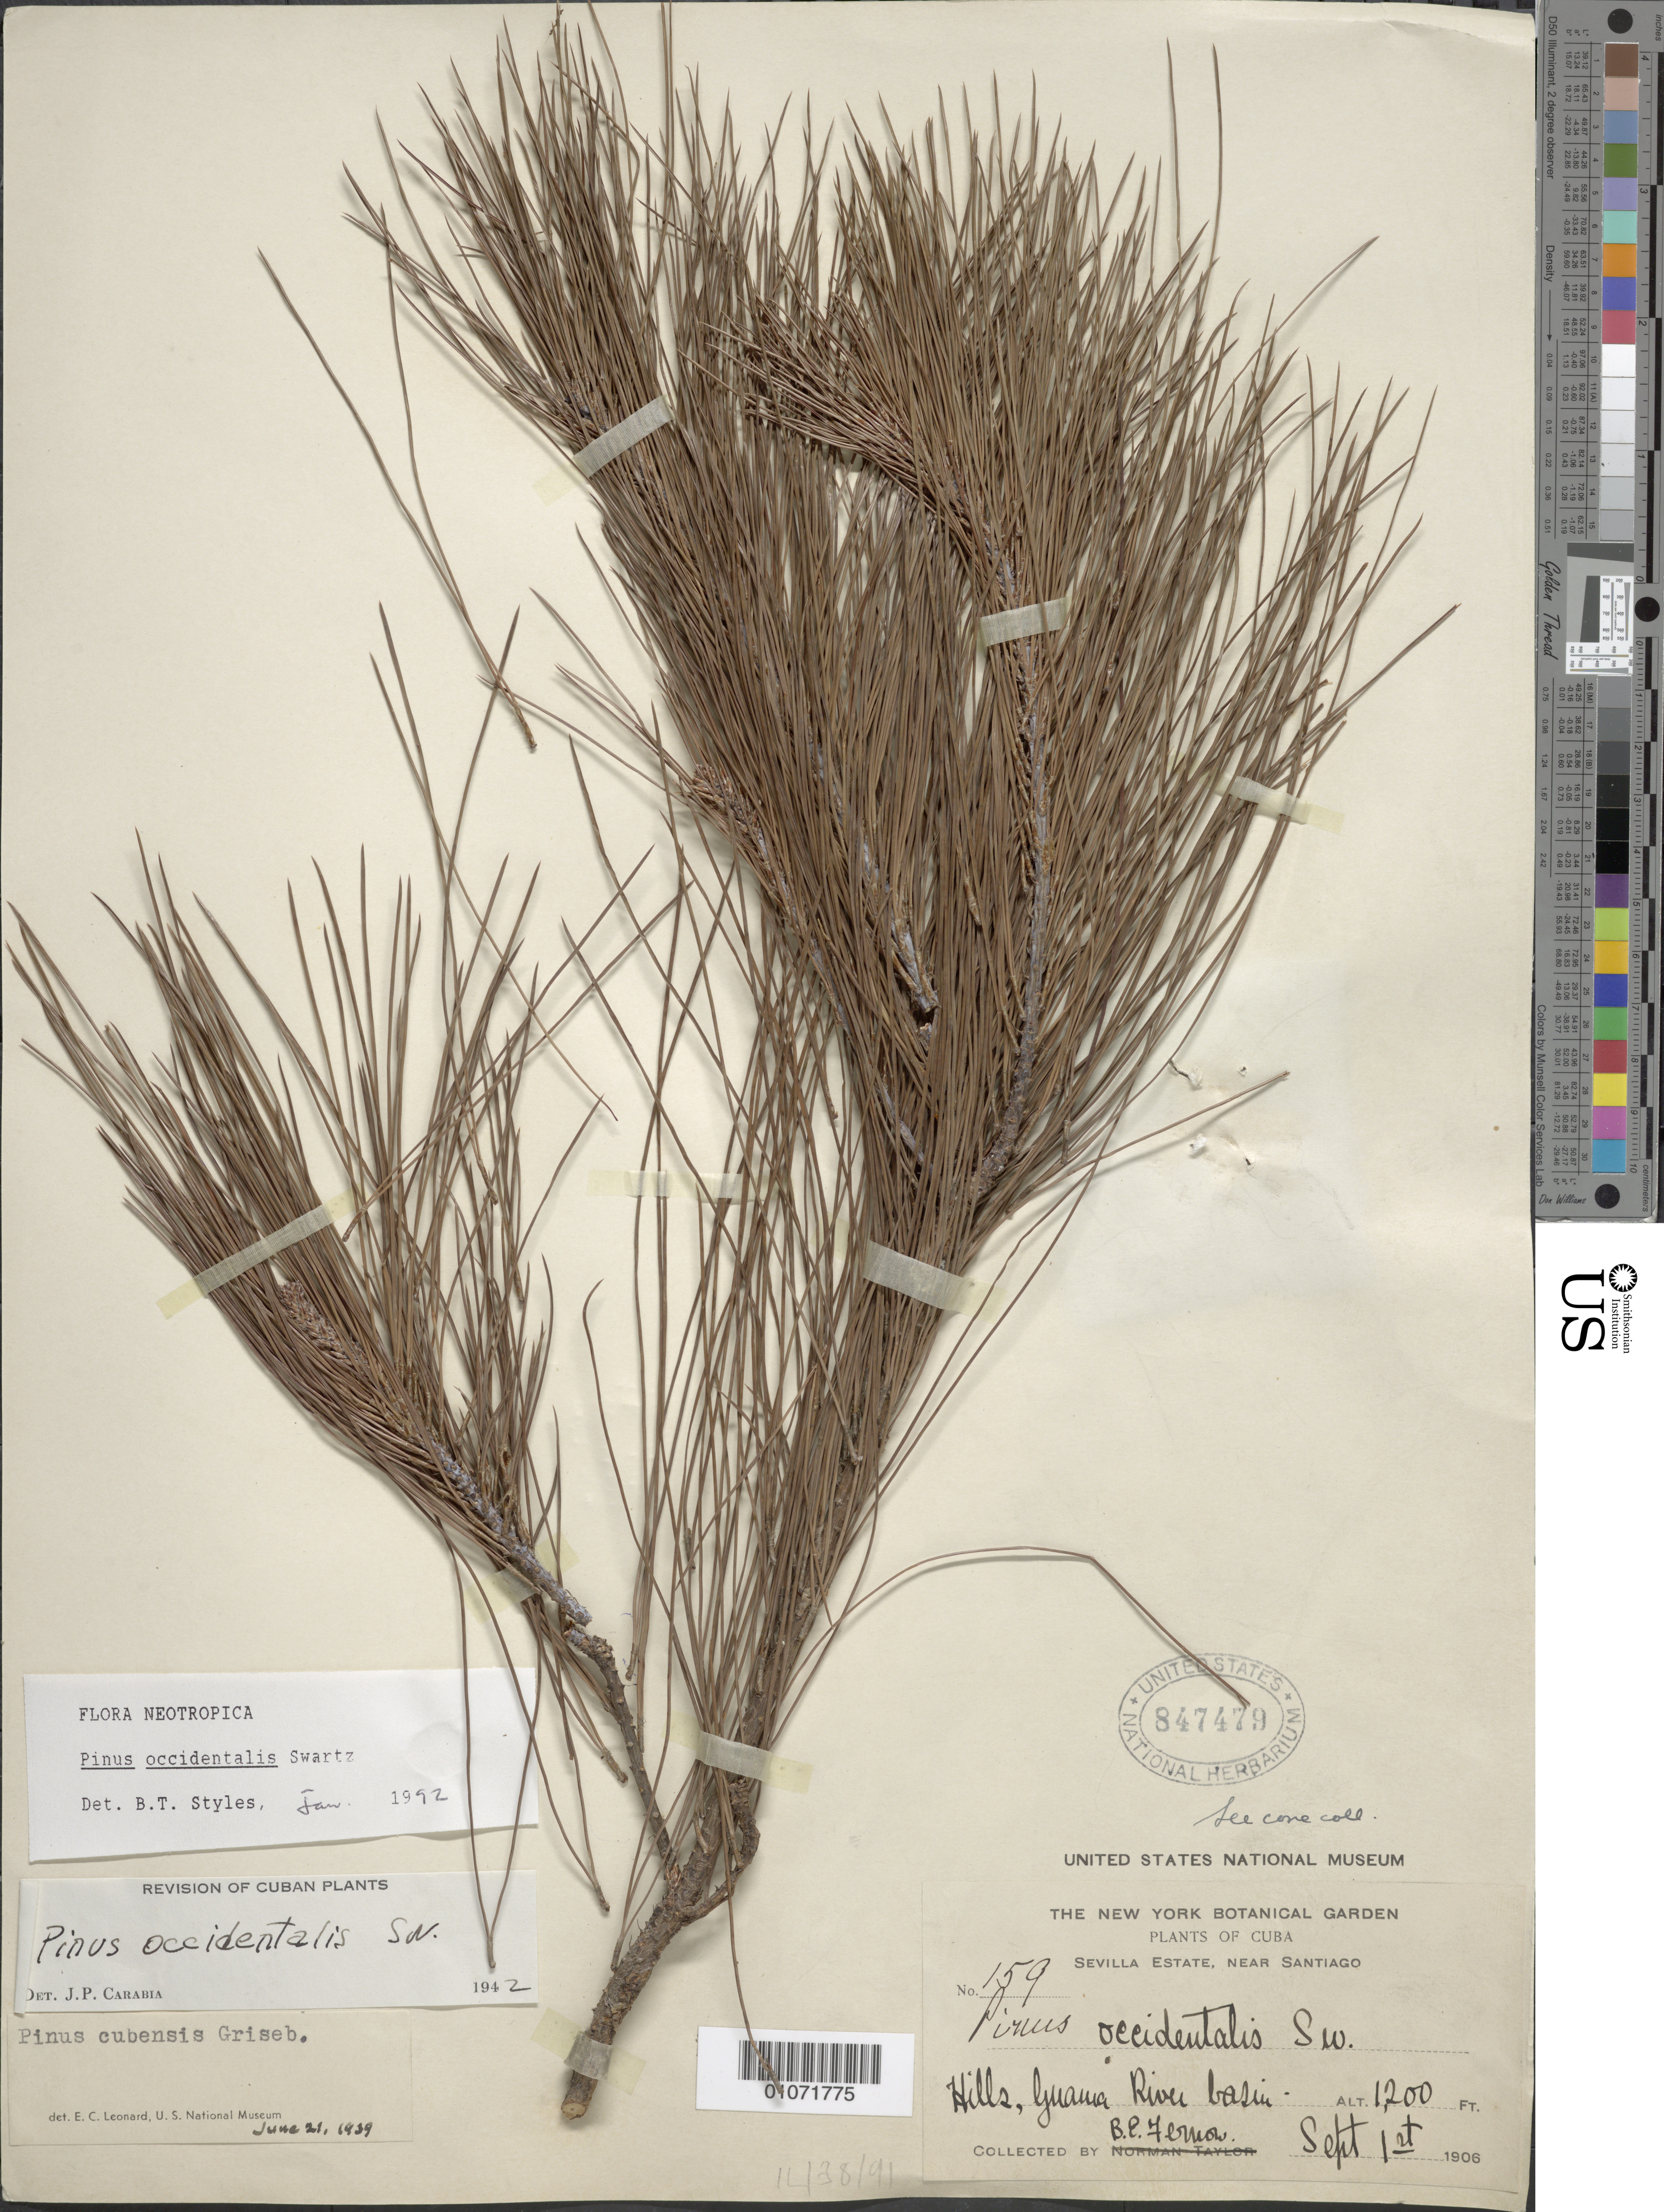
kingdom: Plantae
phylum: Tracheophyta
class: Pinopsida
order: Pinales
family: Pinaceae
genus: Pinus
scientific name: Pinus occidentalis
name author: Sw.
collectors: B. Fernow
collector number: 159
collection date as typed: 01 Sep 1906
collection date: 1906-09-01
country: Cuba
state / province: Santiago de Cuba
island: Cuba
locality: Hills Buaua River basin, Oriente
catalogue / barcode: US 847479